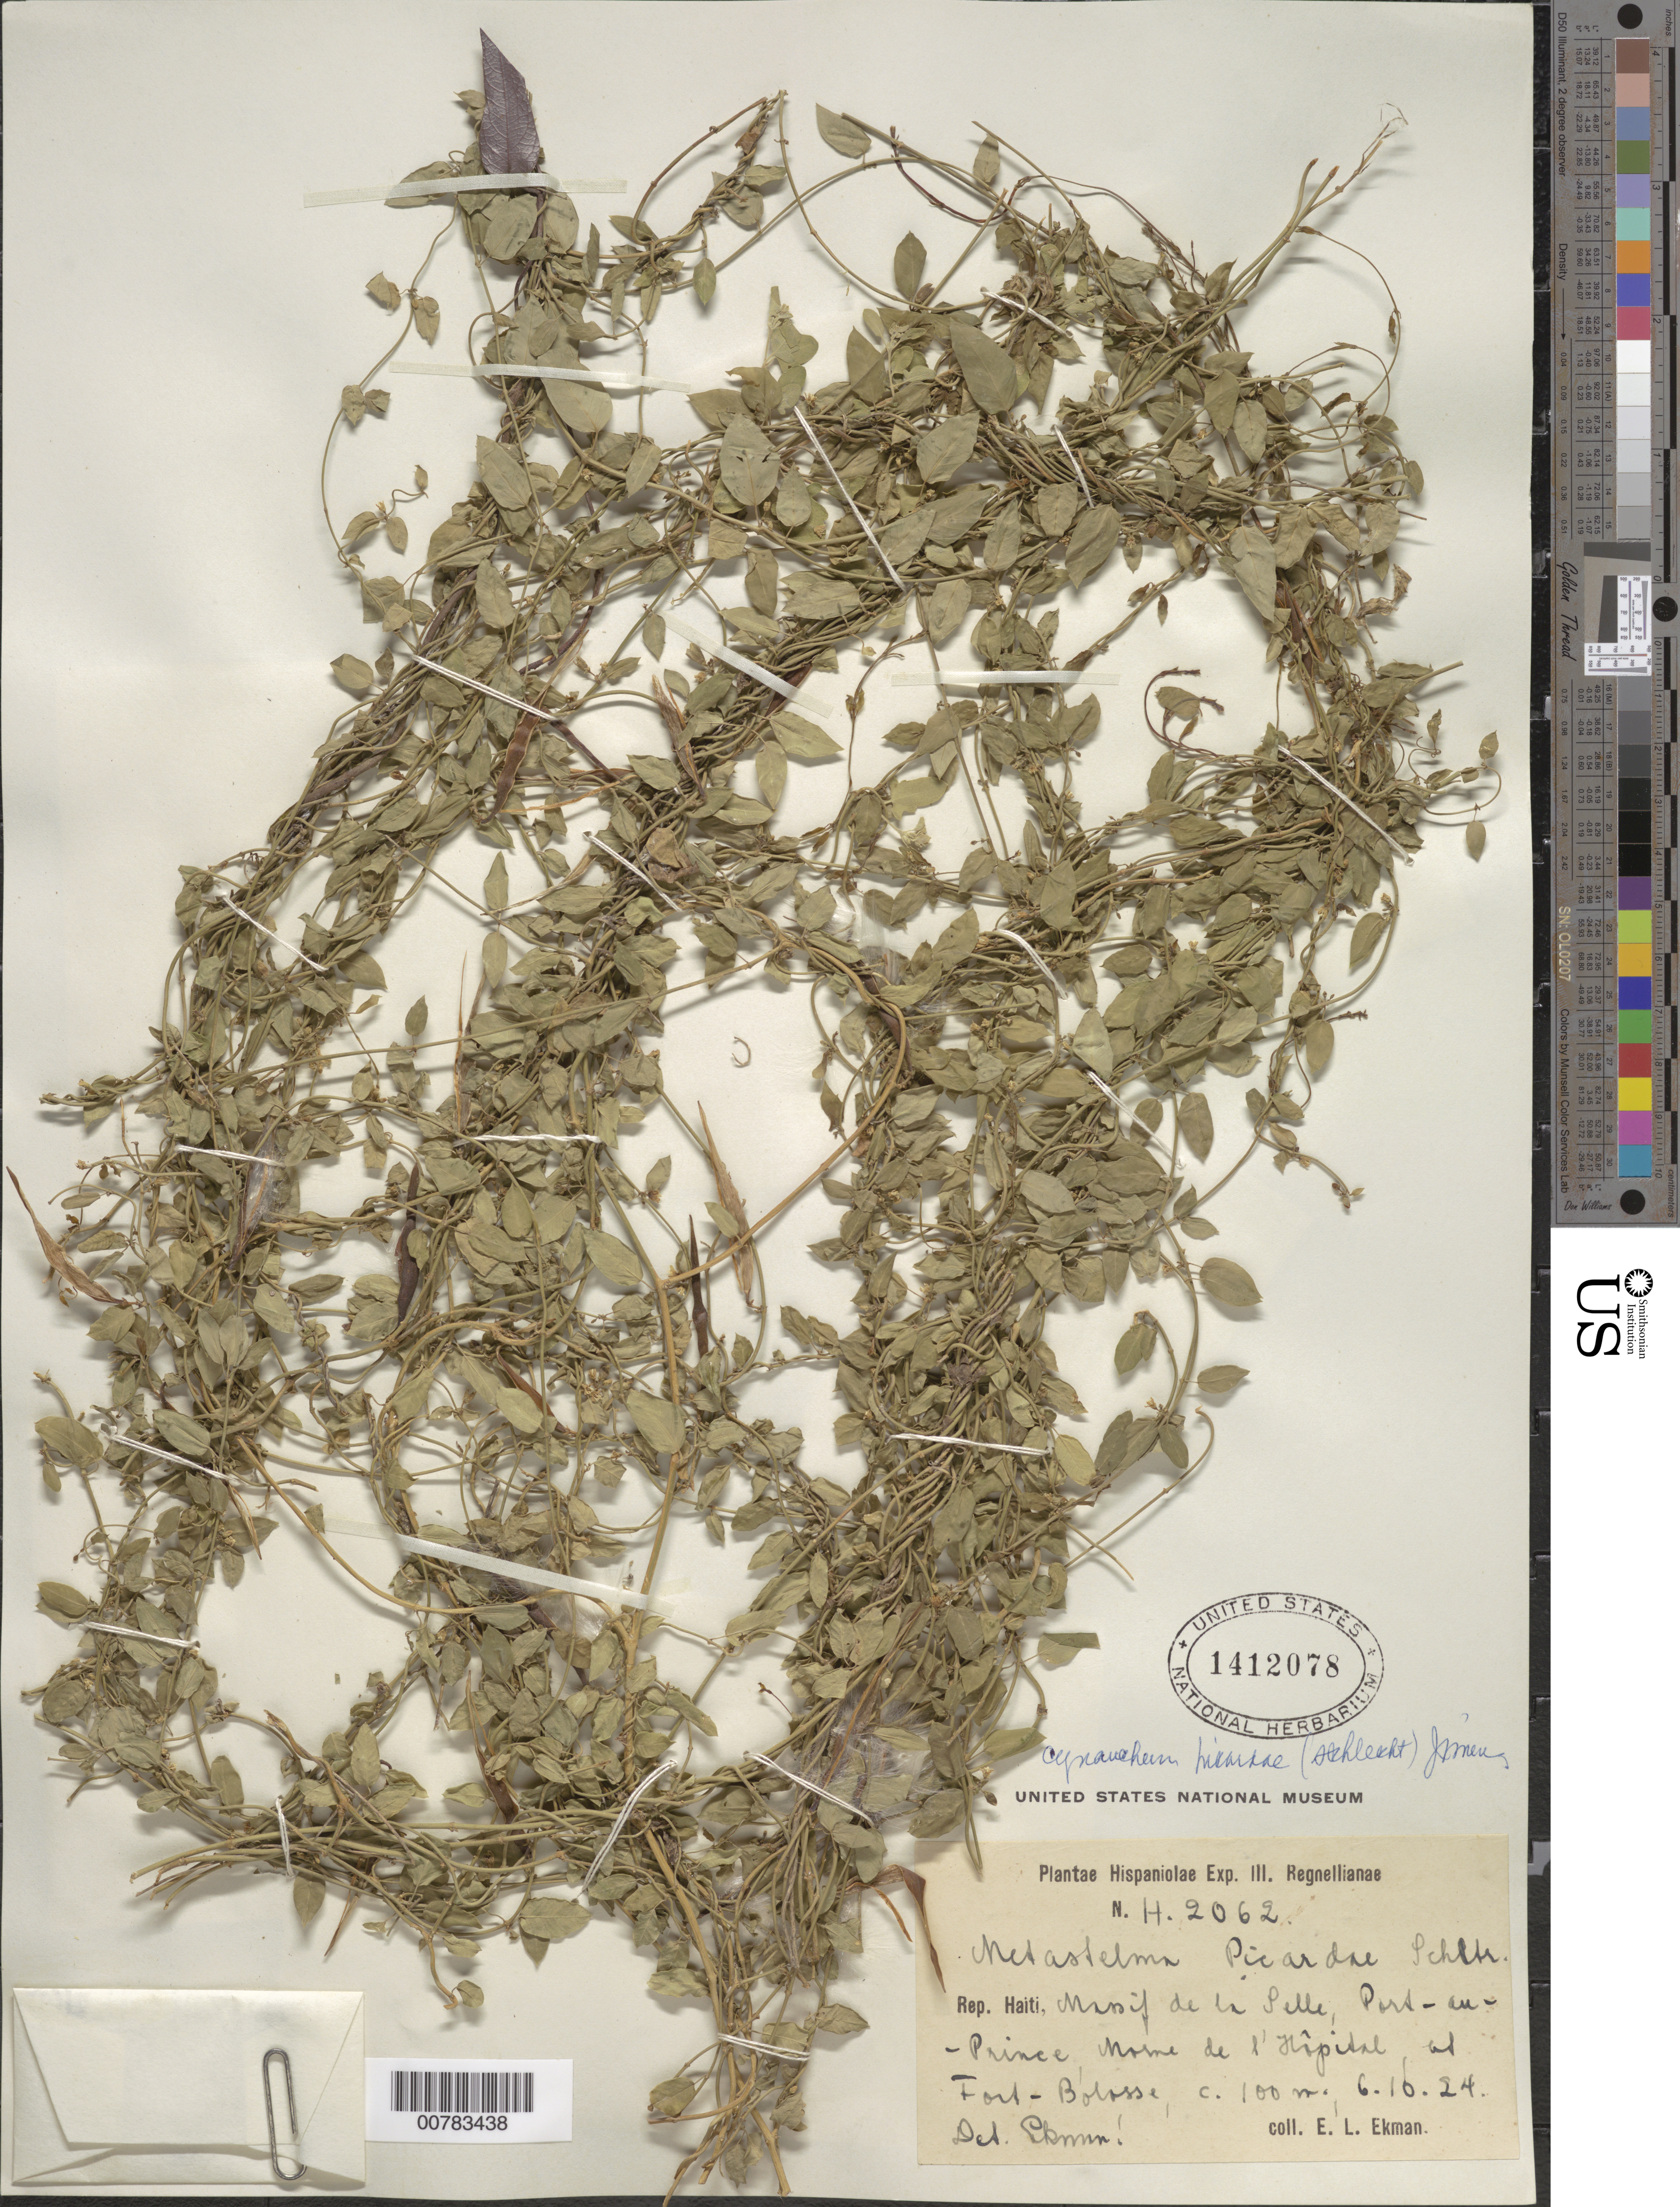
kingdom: Plantae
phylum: Tracheophyta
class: Magnoliopsida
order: Gentianales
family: Apocynaceae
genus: Metastelma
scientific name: Metastelma picardae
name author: Schltr.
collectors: E. L. Ekman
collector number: H 2062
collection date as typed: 06 Oct 1924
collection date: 1924-10-06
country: Haiti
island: Hispaniola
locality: Massif de la Selle, Port-au-Prince, Morne de l'Hôpital at Fort-Bolonsse.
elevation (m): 100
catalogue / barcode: US 1412078